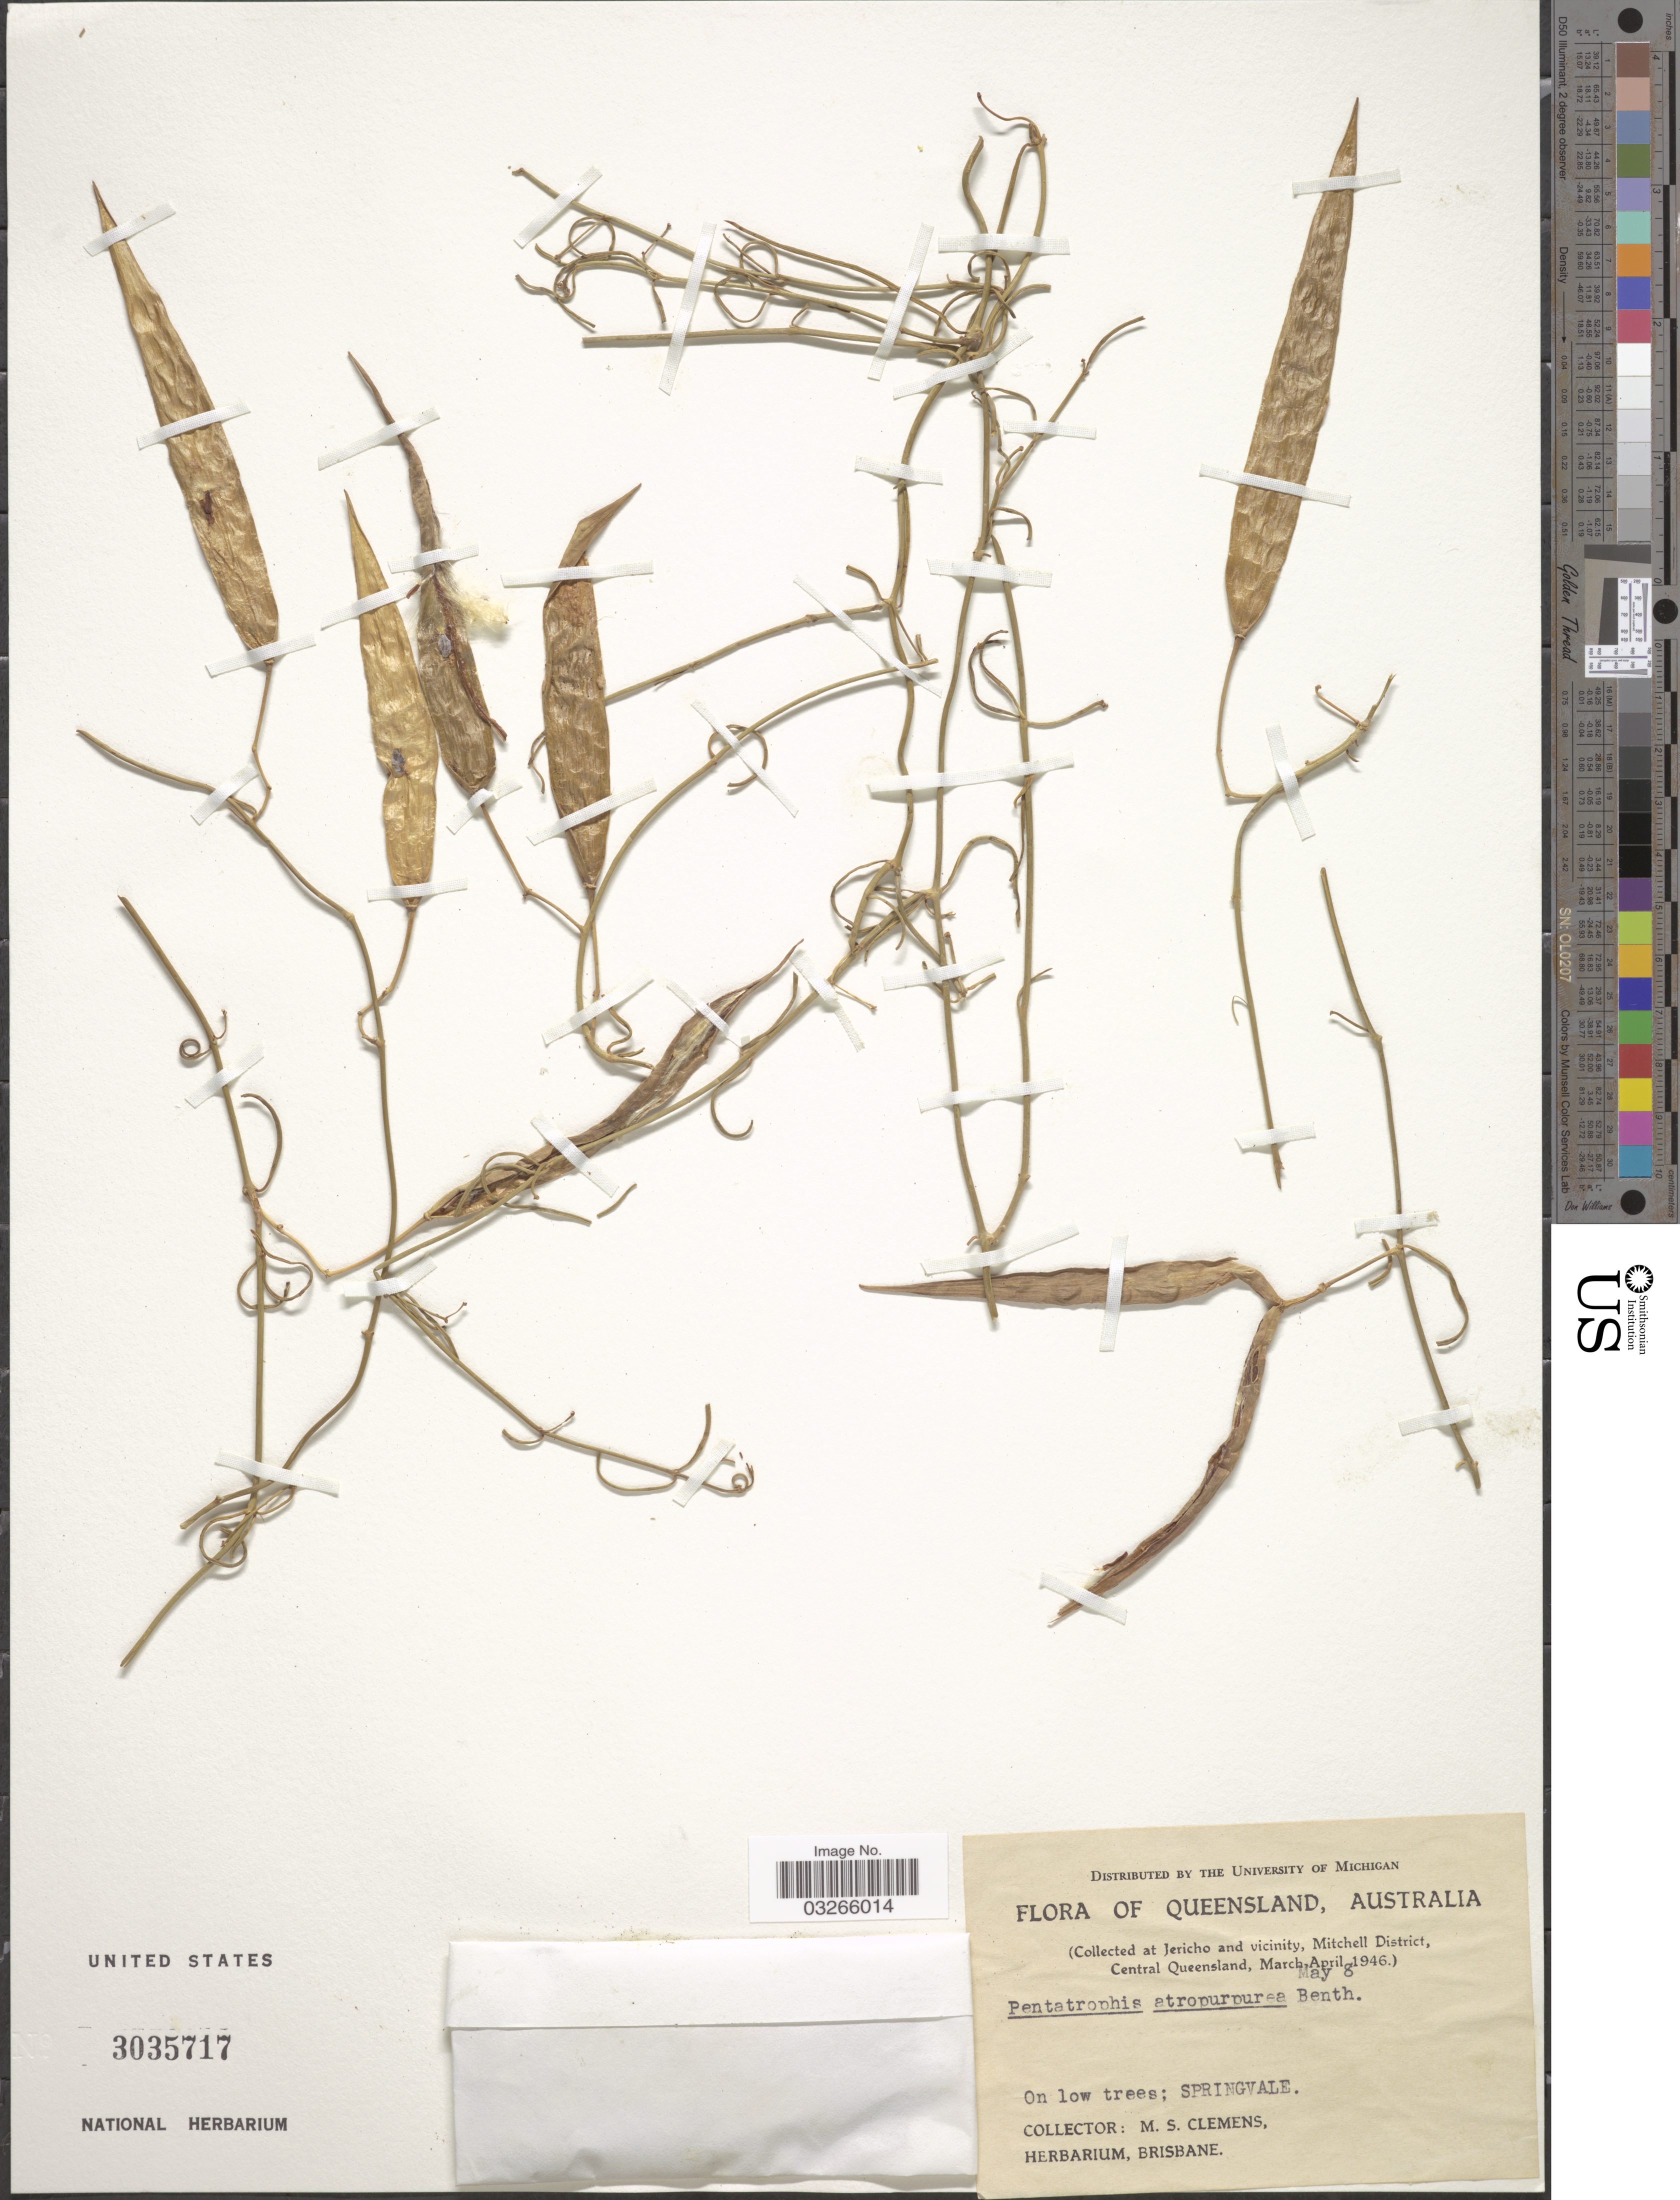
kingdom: Plantae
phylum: Tracheophyta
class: Magnoliopsida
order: Gentianales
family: Apocynaceae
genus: Pentatropis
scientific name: Pentatropis atropurpurea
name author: (F. Muell.) Benth.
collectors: M. S. Clemens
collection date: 1946-05-08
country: Australia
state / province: Queensland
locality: Collected at Jericho and vicinity, Mitchell District, Central Queensland. Springvale.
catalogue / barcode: US 3035717